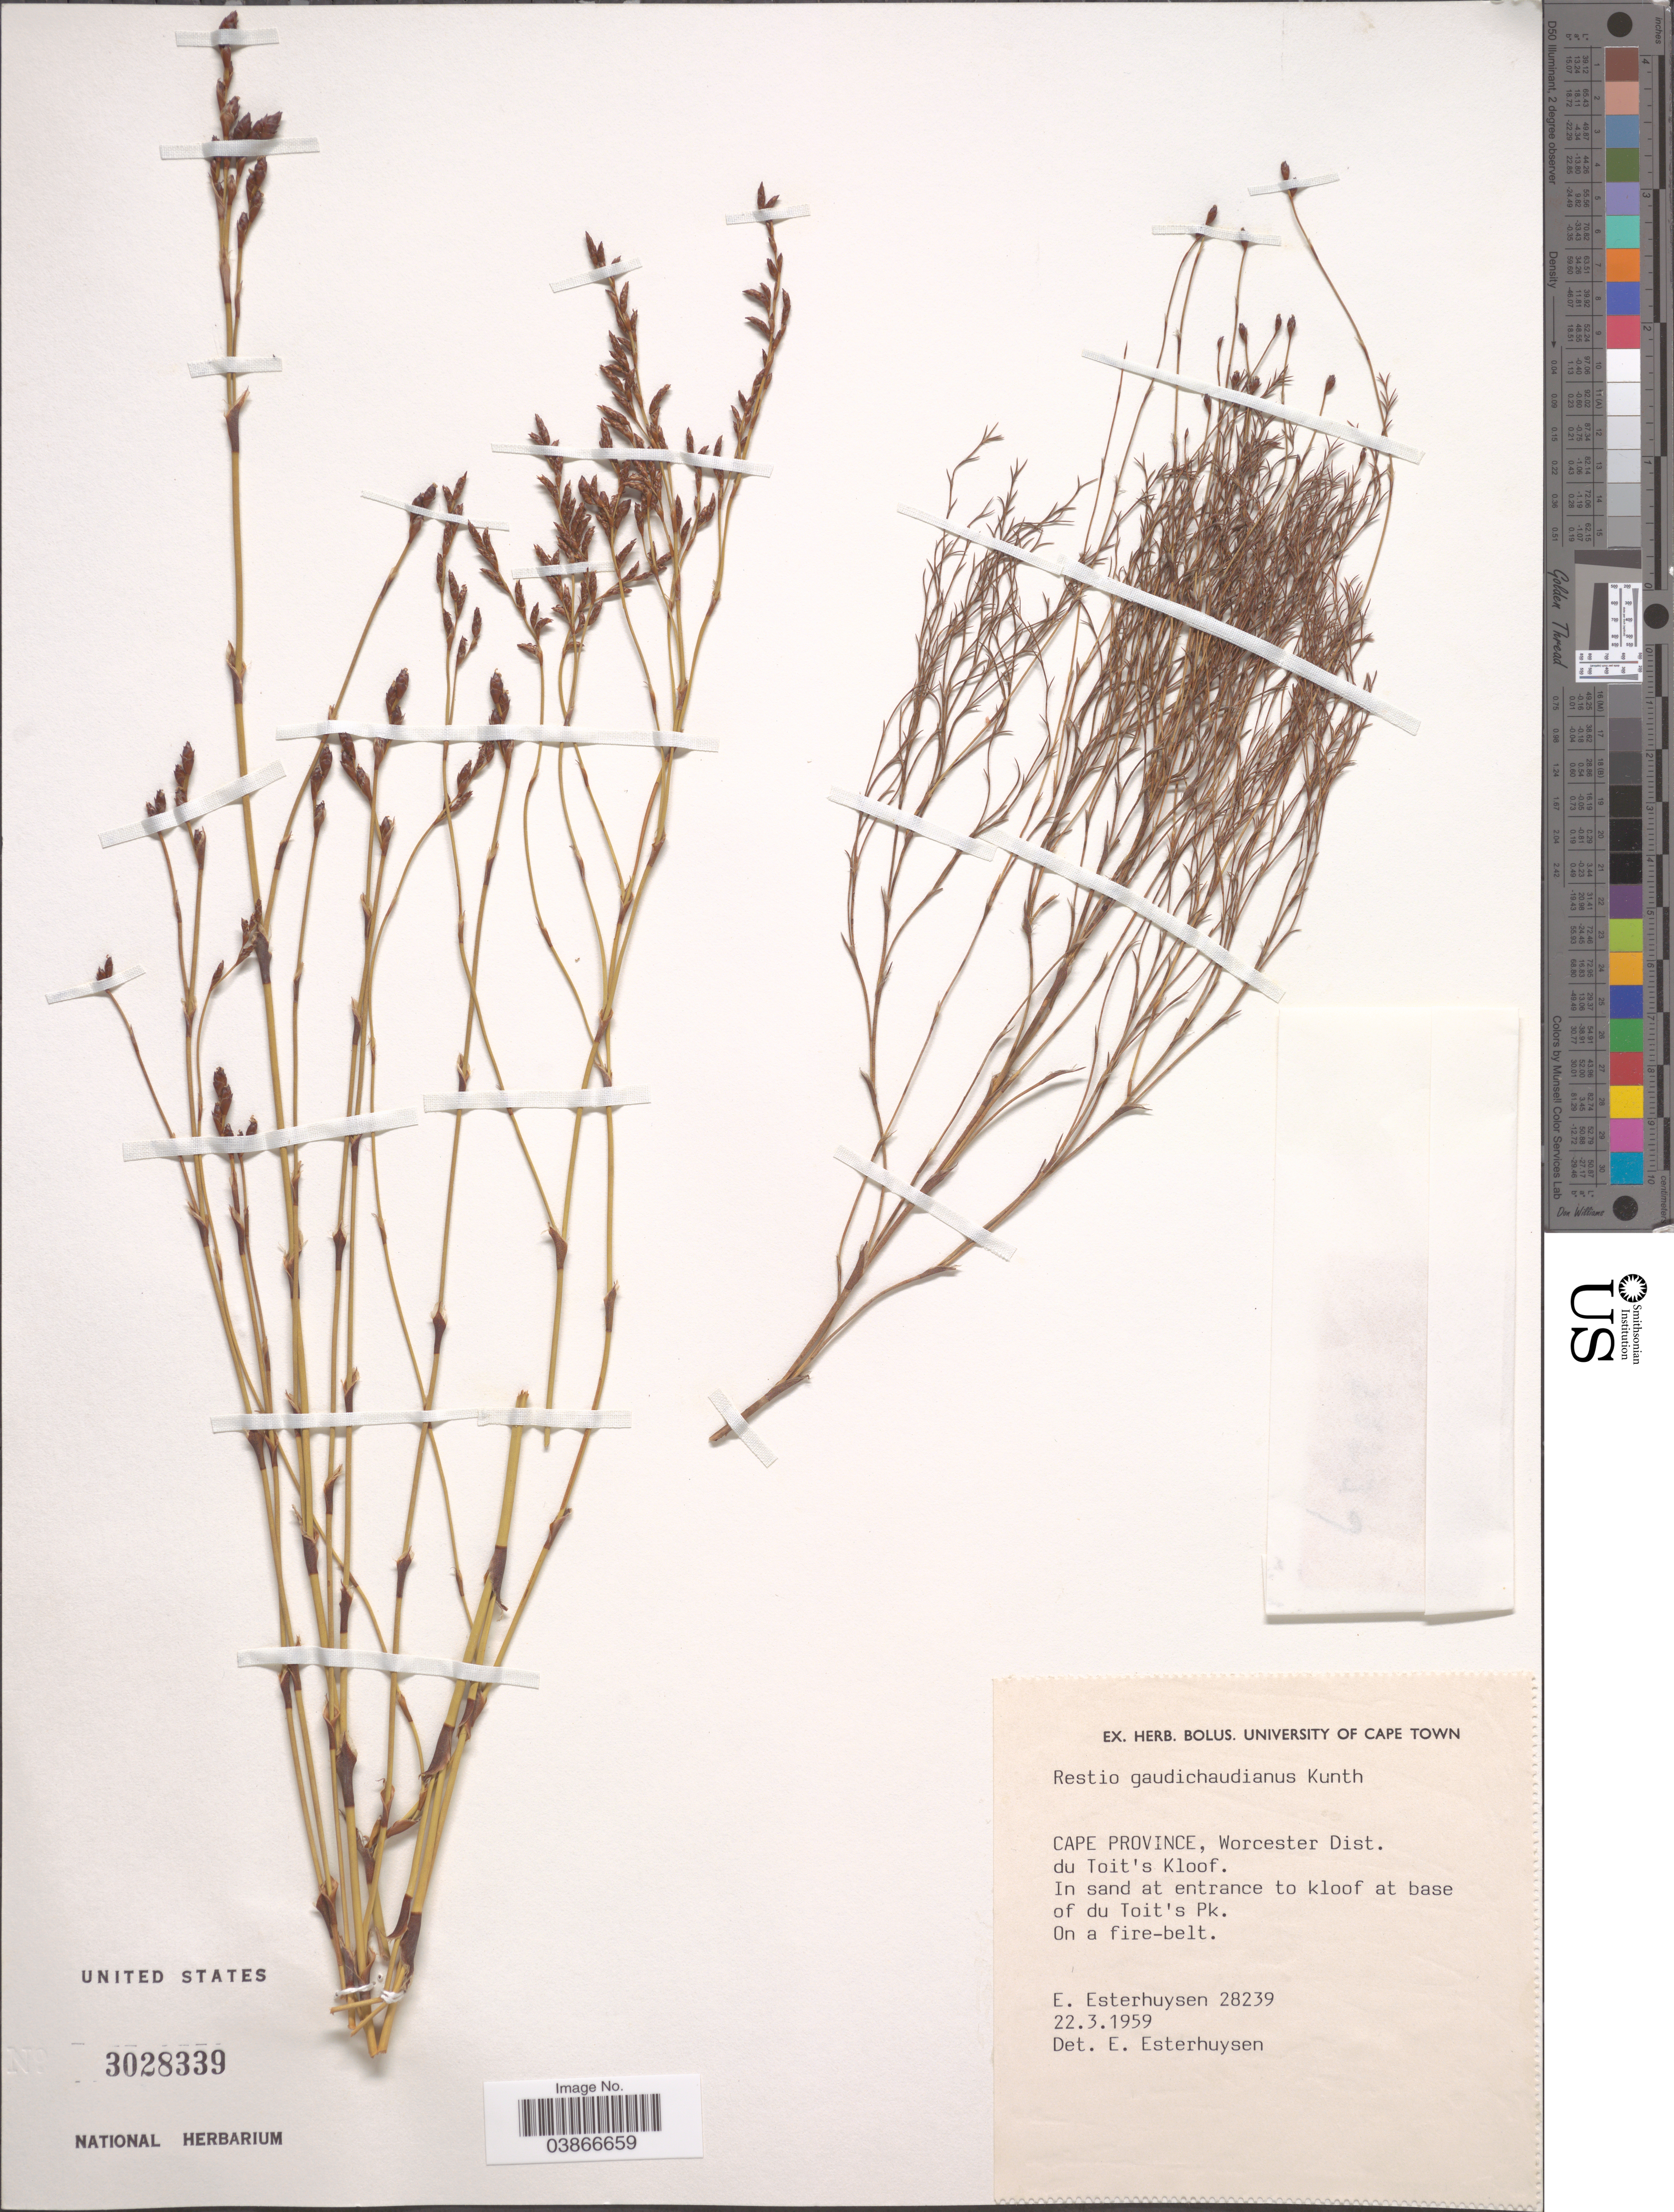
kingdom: Plantae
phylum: Tracheophyta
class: Liliopsida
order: Poales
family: Restionaceae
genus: Restio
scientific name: Restio gaudichaudianus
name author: Kunth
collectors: E. E. Esterhuysen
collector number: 28239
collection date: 1959-03-22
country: South Africa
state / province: Western Cape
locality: Worcester Dist. du Toit's Kloof. In sand at entrance to kloof at base of du Toit's Pk.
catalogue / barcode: US 3028339